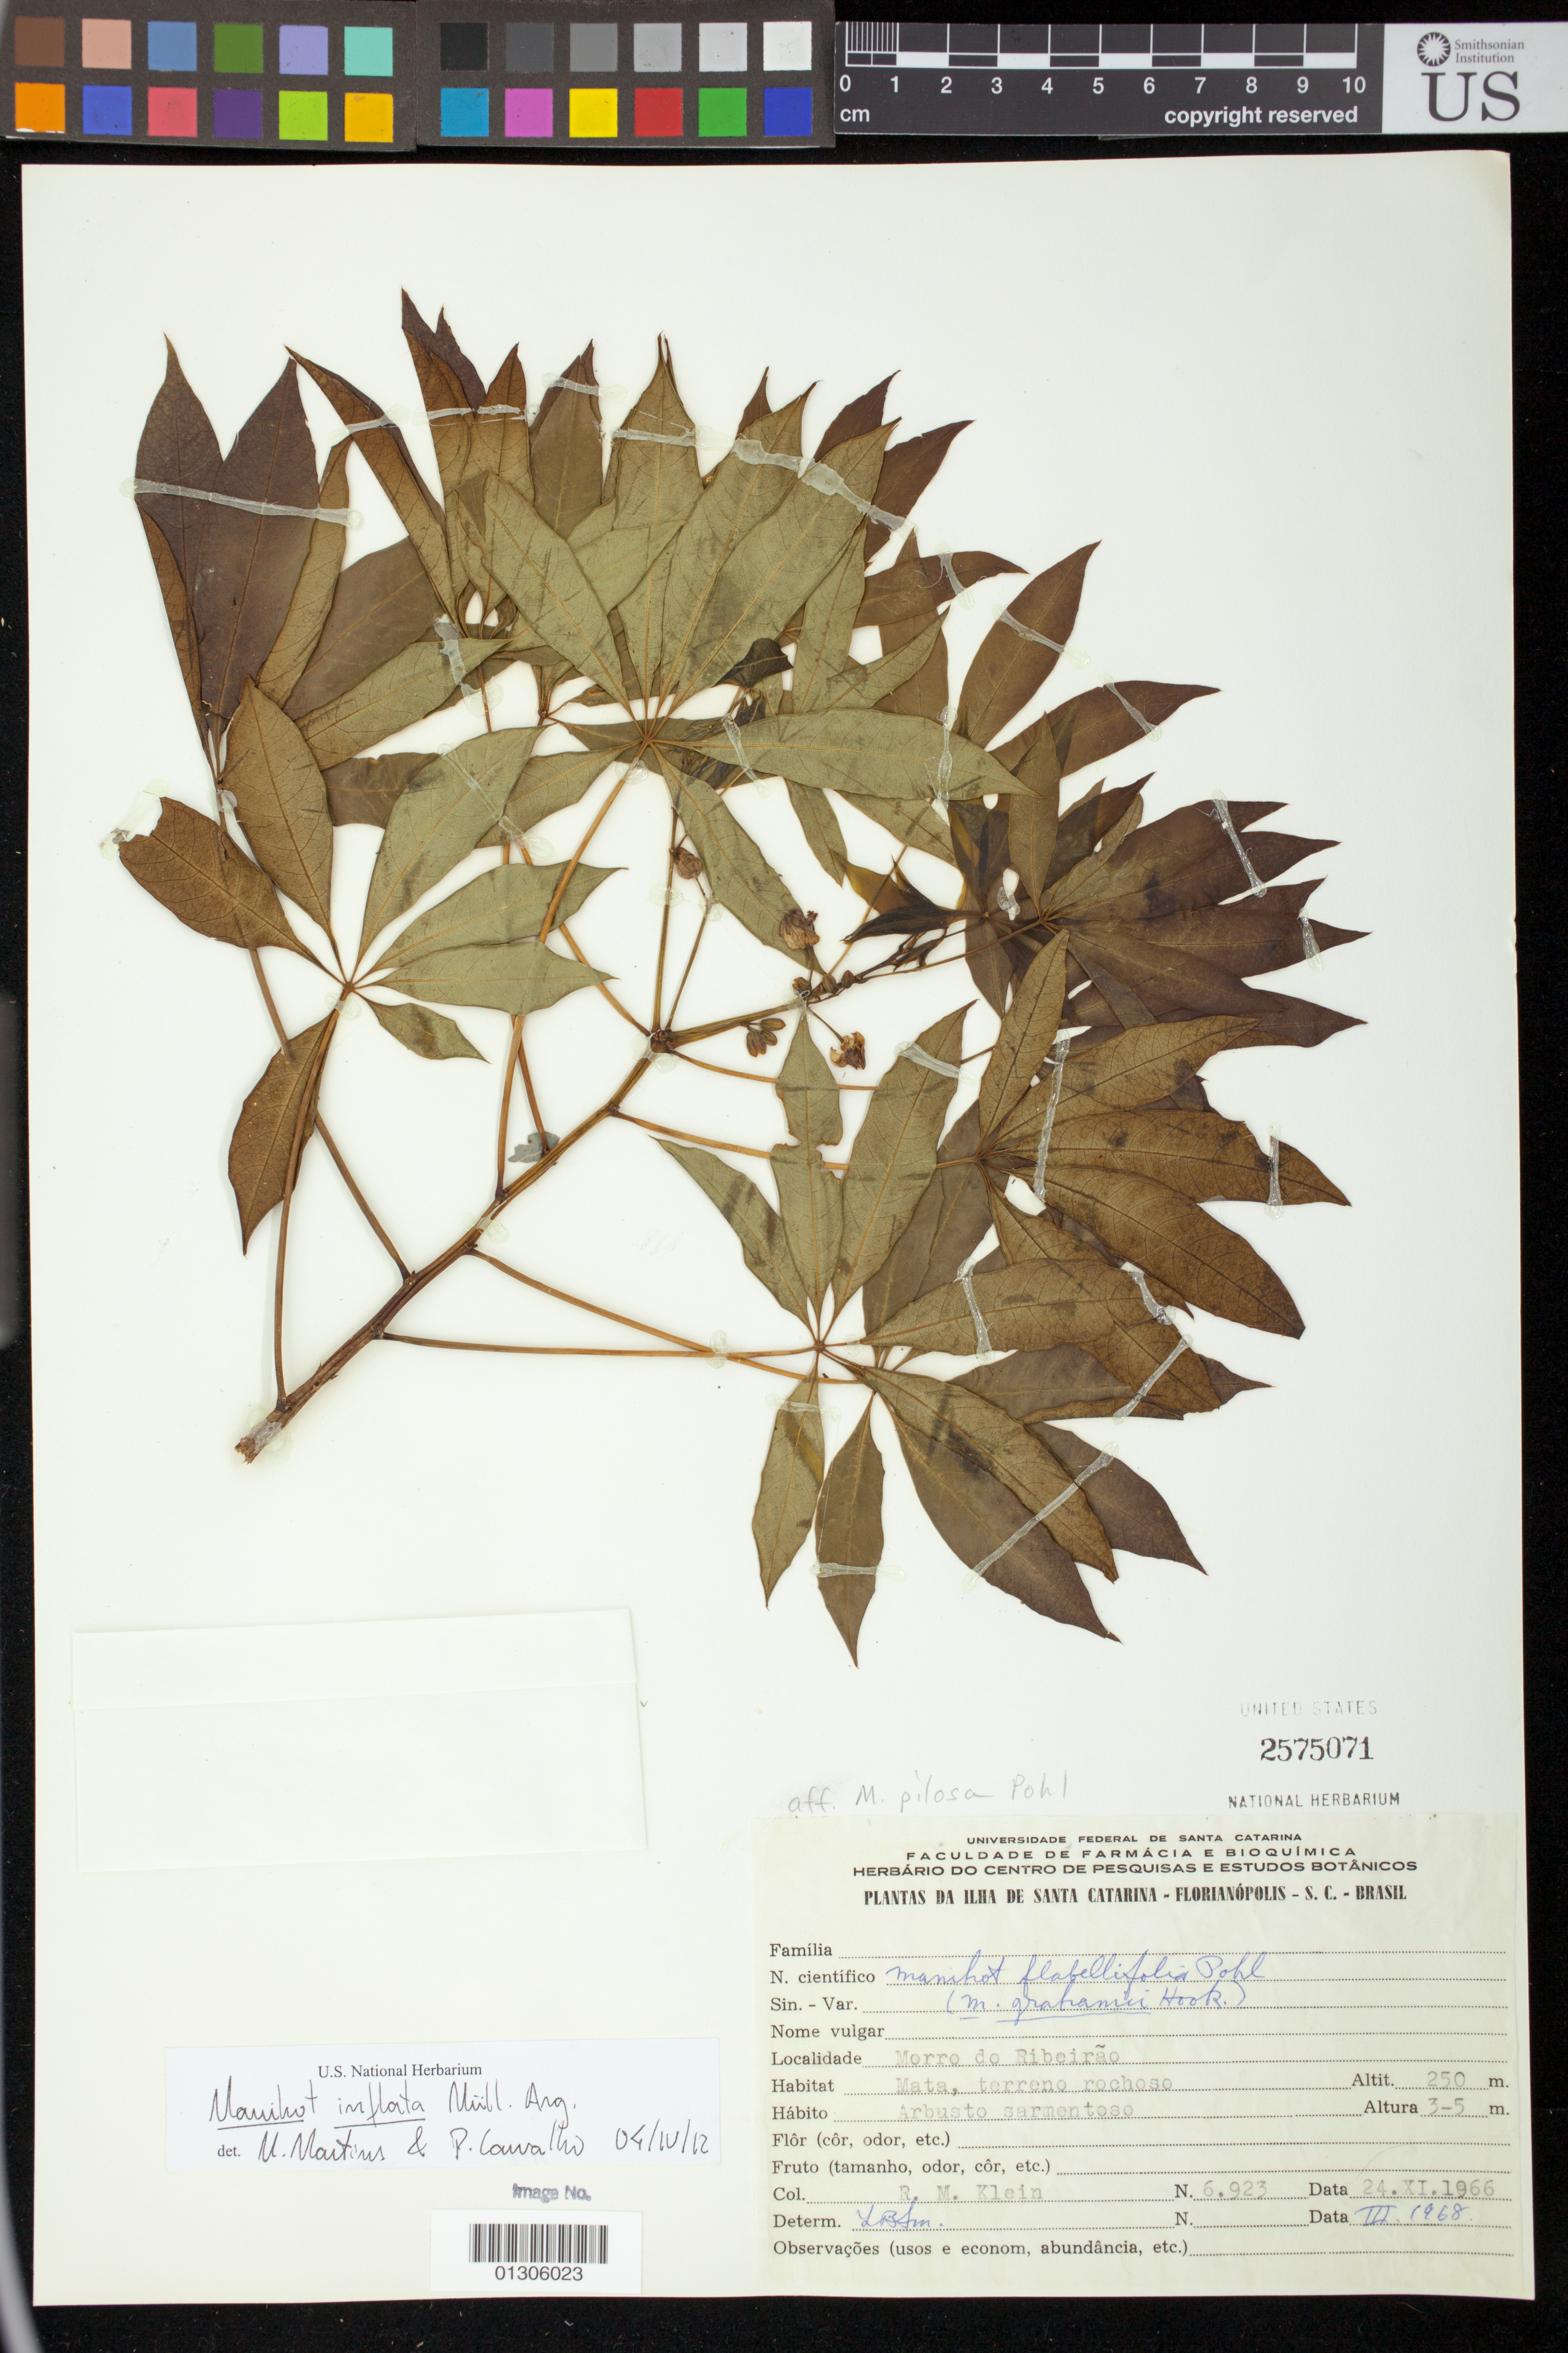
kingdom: Plantae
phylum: Tracheophyta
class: Magnoliopsida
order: Malpighiales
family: Euphorbiaceae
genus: Manihot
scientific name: Manihot grahamii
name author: Hook.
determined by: Mendoza, M.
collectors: R. M. Klein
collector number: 6923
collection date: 1966-11-24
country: Brazil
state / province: Santa Catarina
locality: Morro do Ribeirao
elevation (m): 250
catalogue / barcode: US 2575071